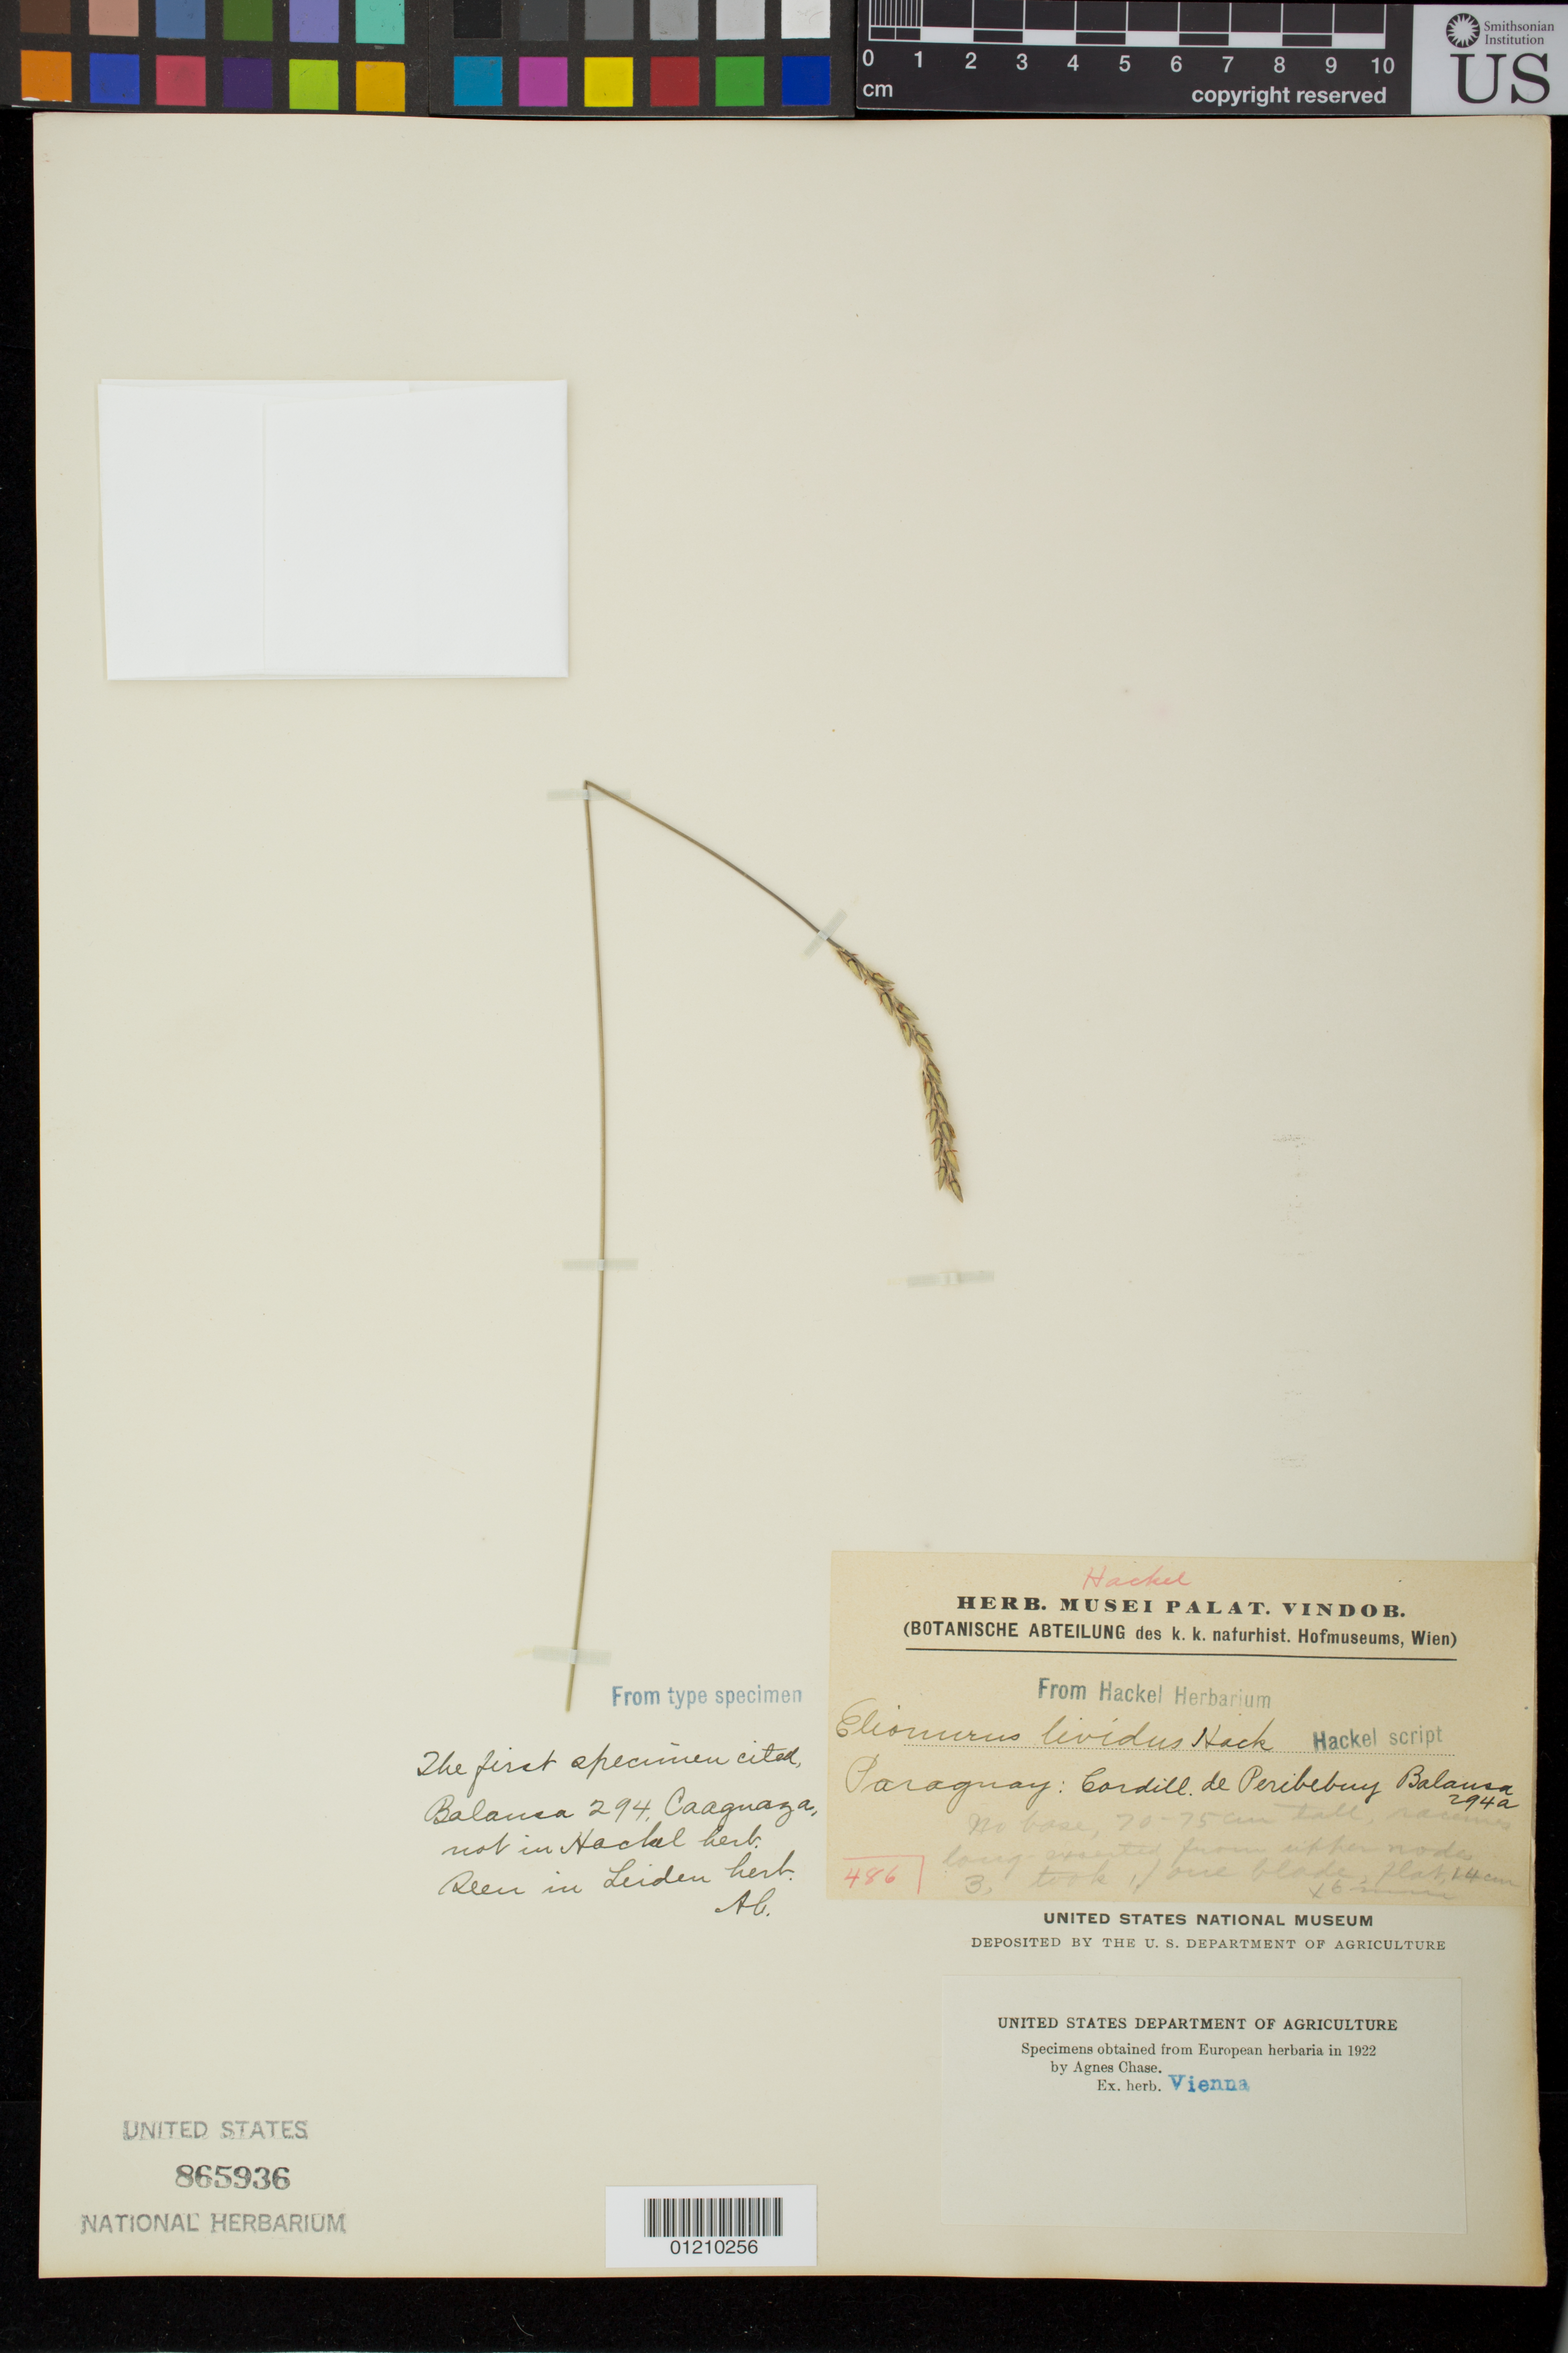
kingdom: Plantae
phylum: Tracheophyta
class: Liliopsida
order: Poales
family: Poaceae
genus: Elionurus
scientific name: Elionurus lividus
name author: Hack.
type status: Isosyntype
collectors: B. Balansa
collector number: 294a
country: Paraguay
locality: Cordill. de Peribebuy.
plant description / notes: Fragmentary material of type specimen ex herb. Vienna.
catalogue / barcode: US 865936